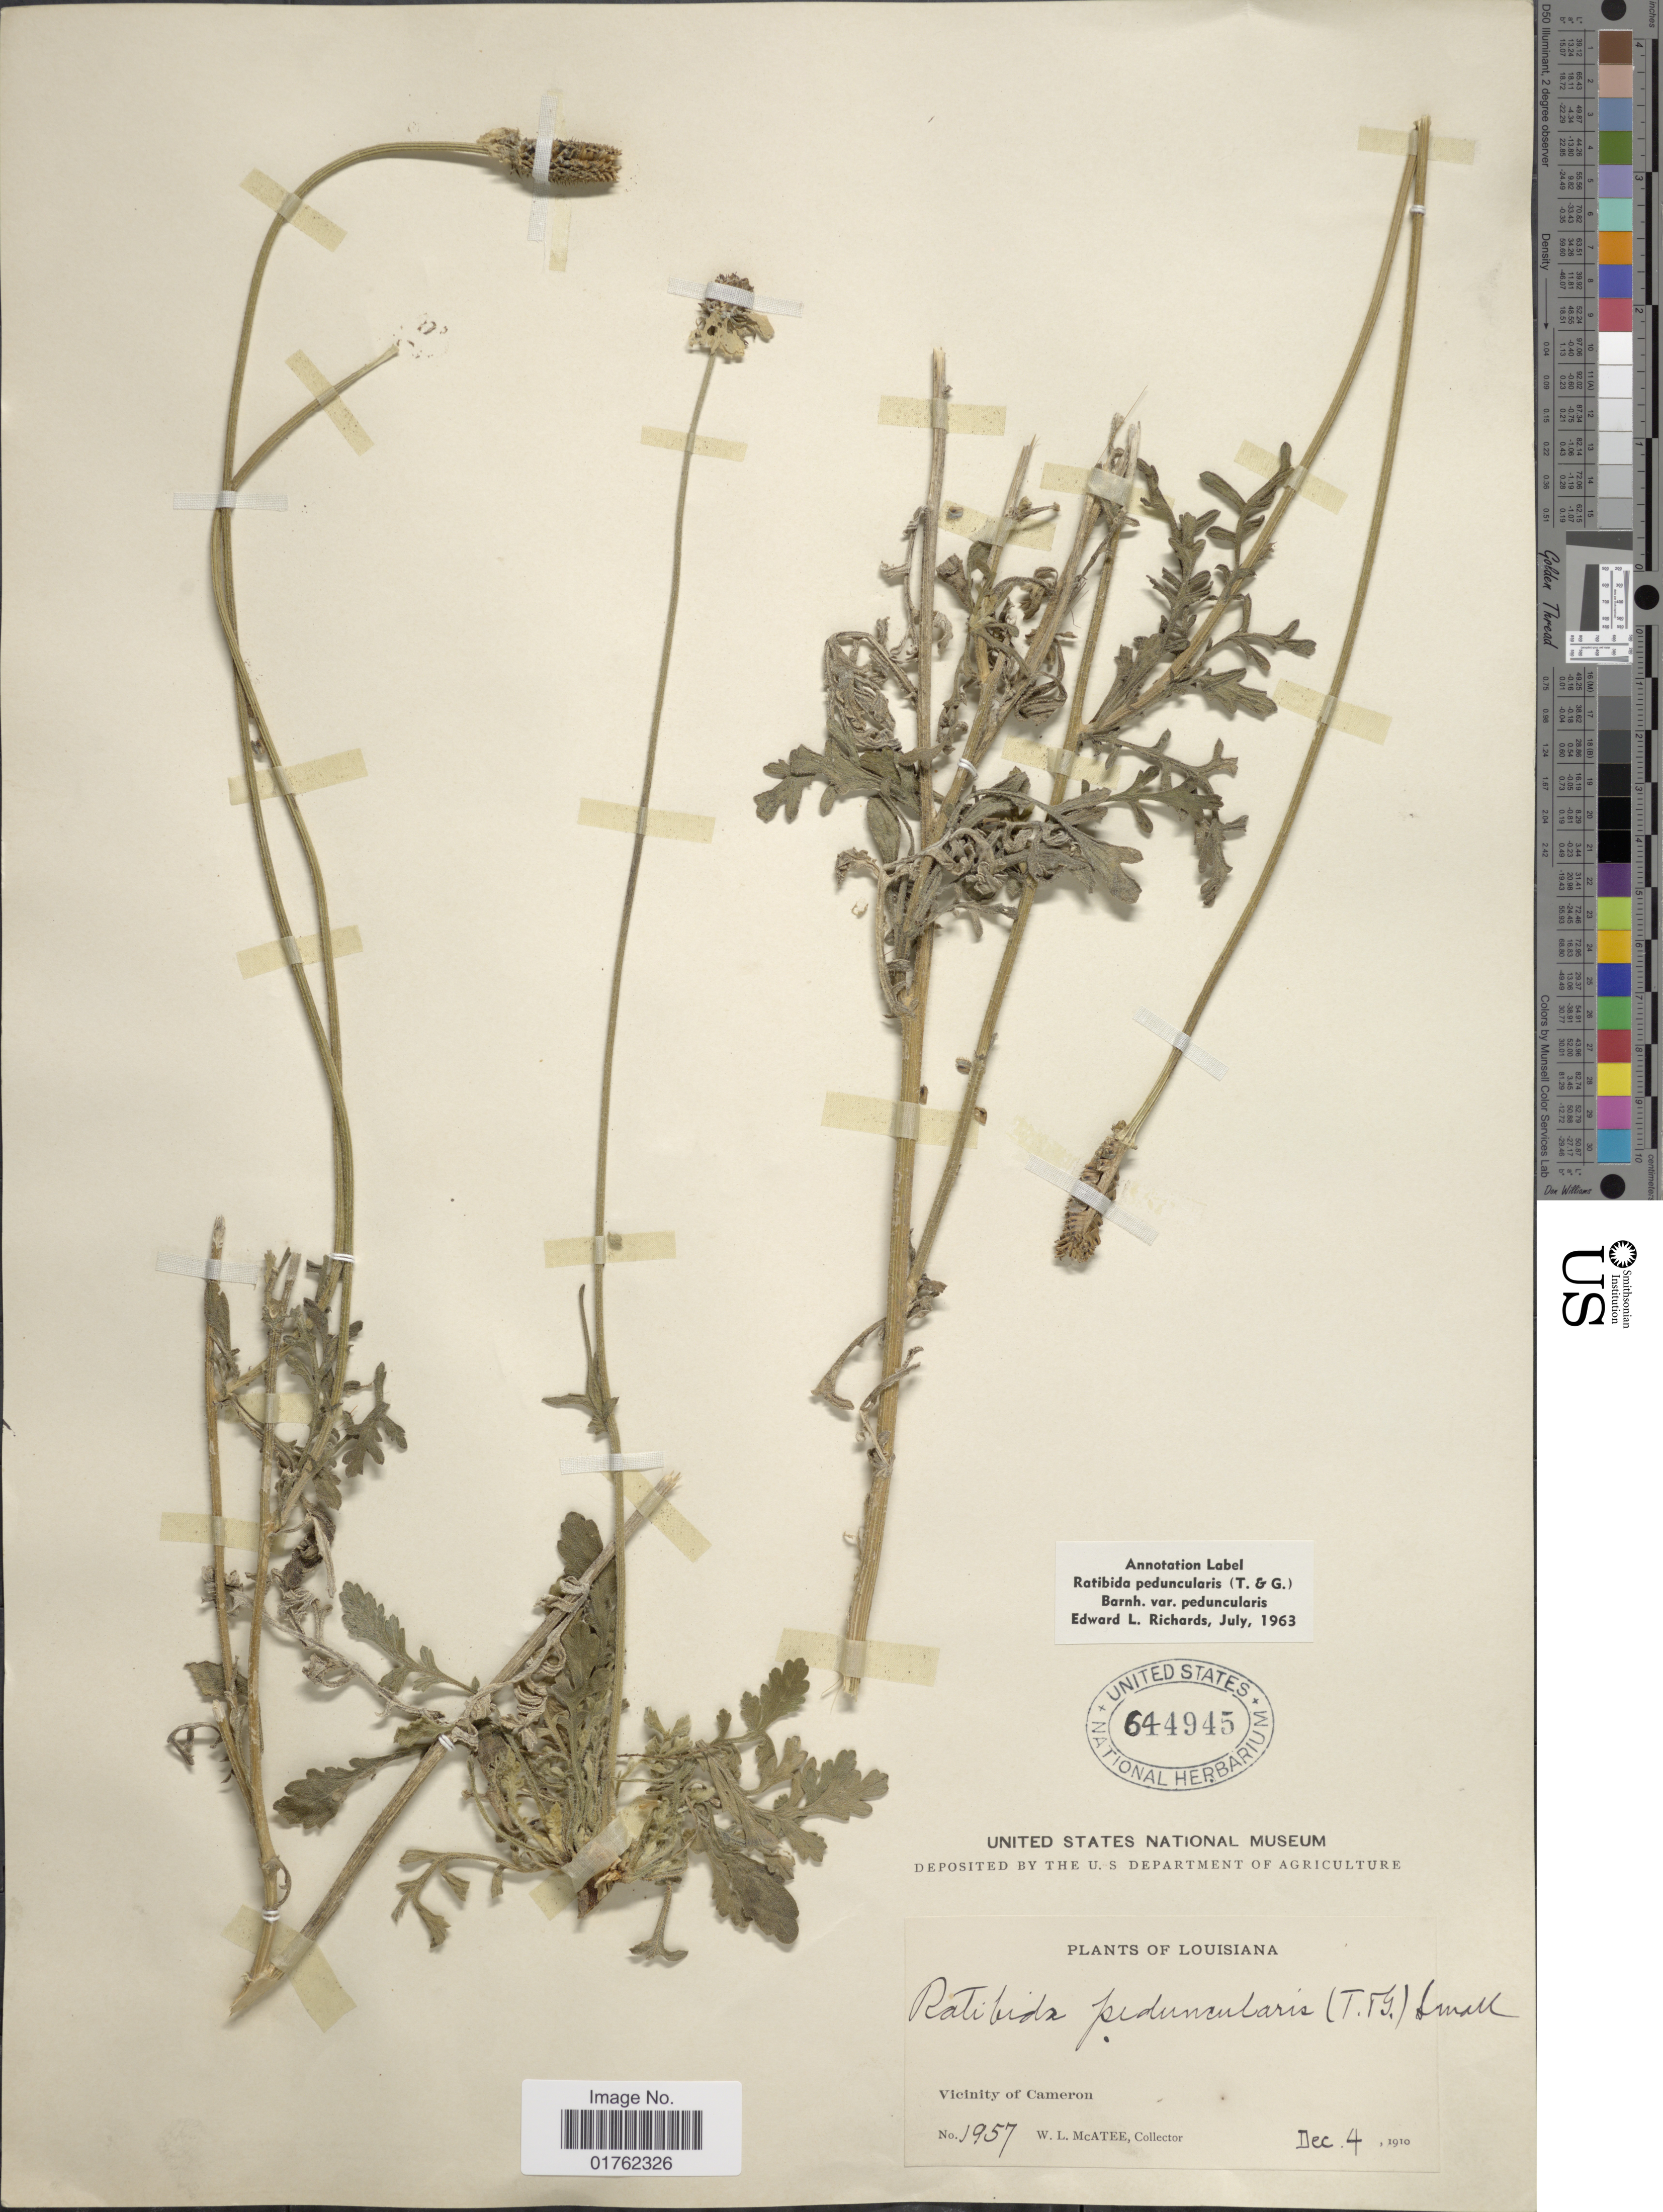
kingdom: Plantae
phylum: Tracheophyta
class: Magnoliopsida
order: Asterales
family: Asteraceae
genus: Ratibida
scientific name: Ratibida peduncularis var. picta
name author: (A. Gray)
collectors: W. McAtee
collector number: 1957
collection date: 1910-12-04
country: United States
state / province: Louisiana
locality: Vicinity of Cameron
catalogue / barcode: US 644945